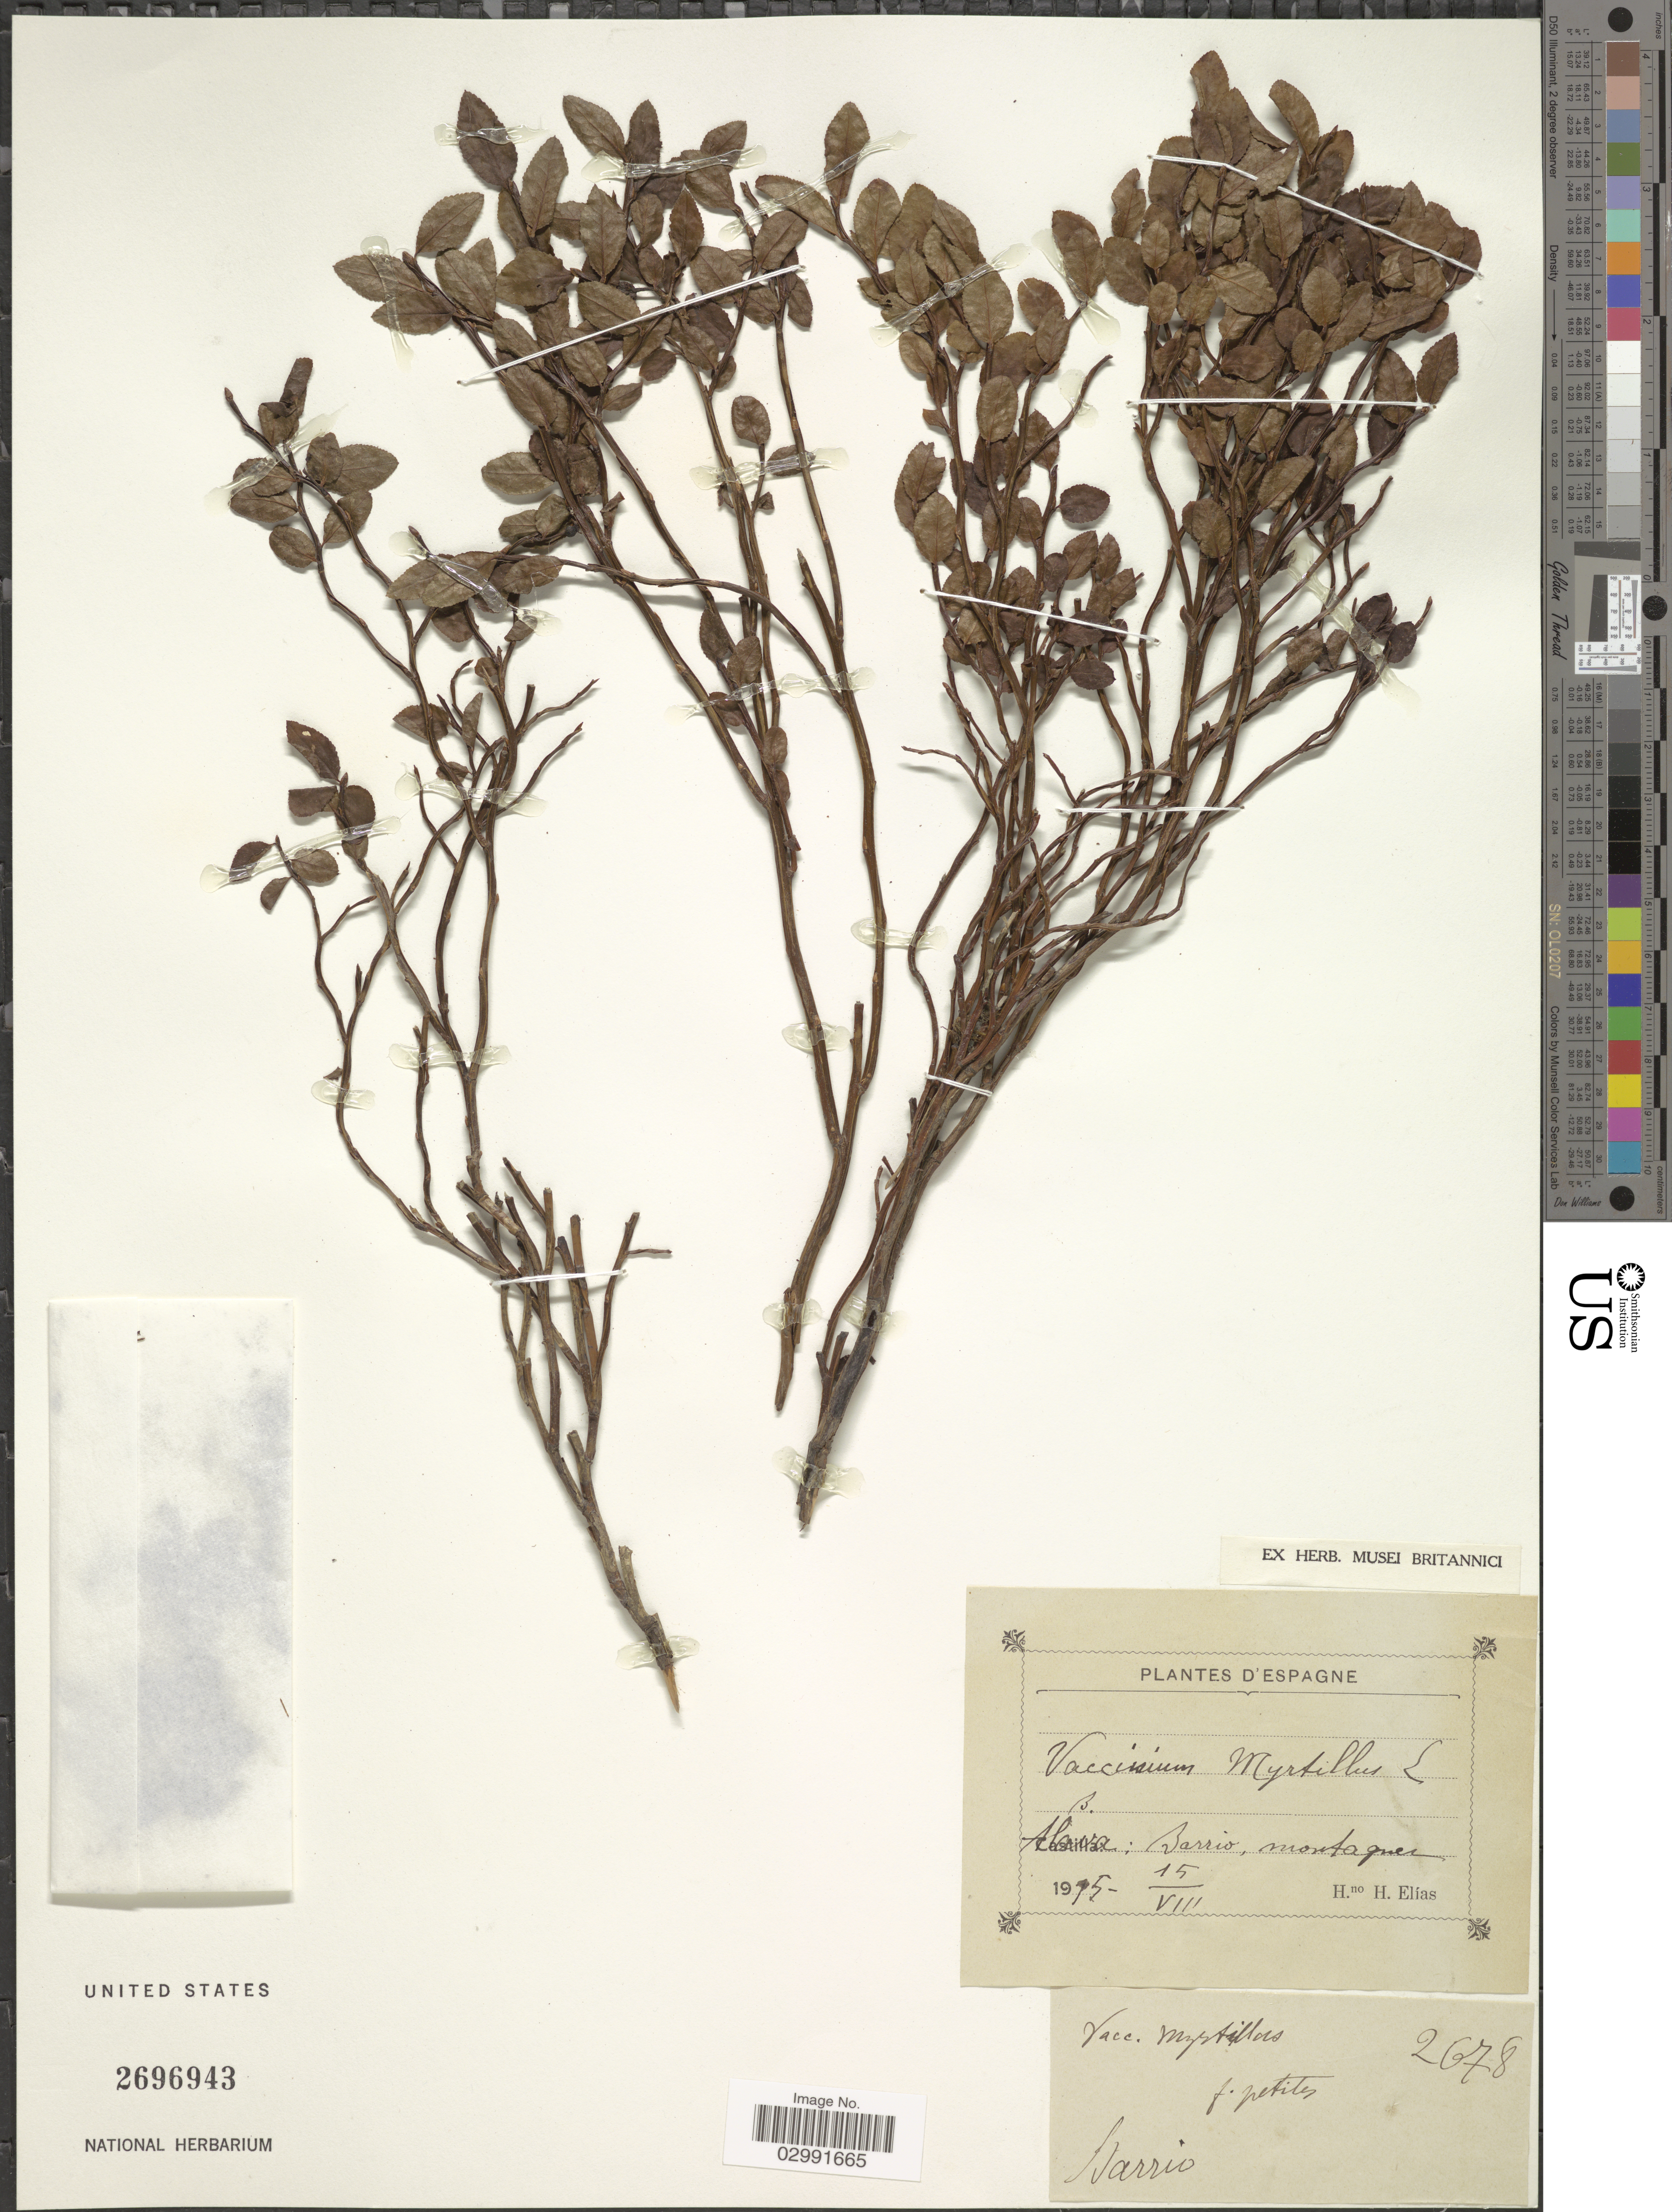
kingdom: Plantae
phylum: Tracheophyta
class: Magnoliopsida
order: Ericales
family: Ericaceae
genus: Vaccinium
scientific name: Vaccinium myrtillus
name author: L.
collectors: Bro. Elias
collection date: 1975-08-15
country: Spain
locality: A [illegible text]: Barrio, montagnes.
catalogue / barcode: US 2696943